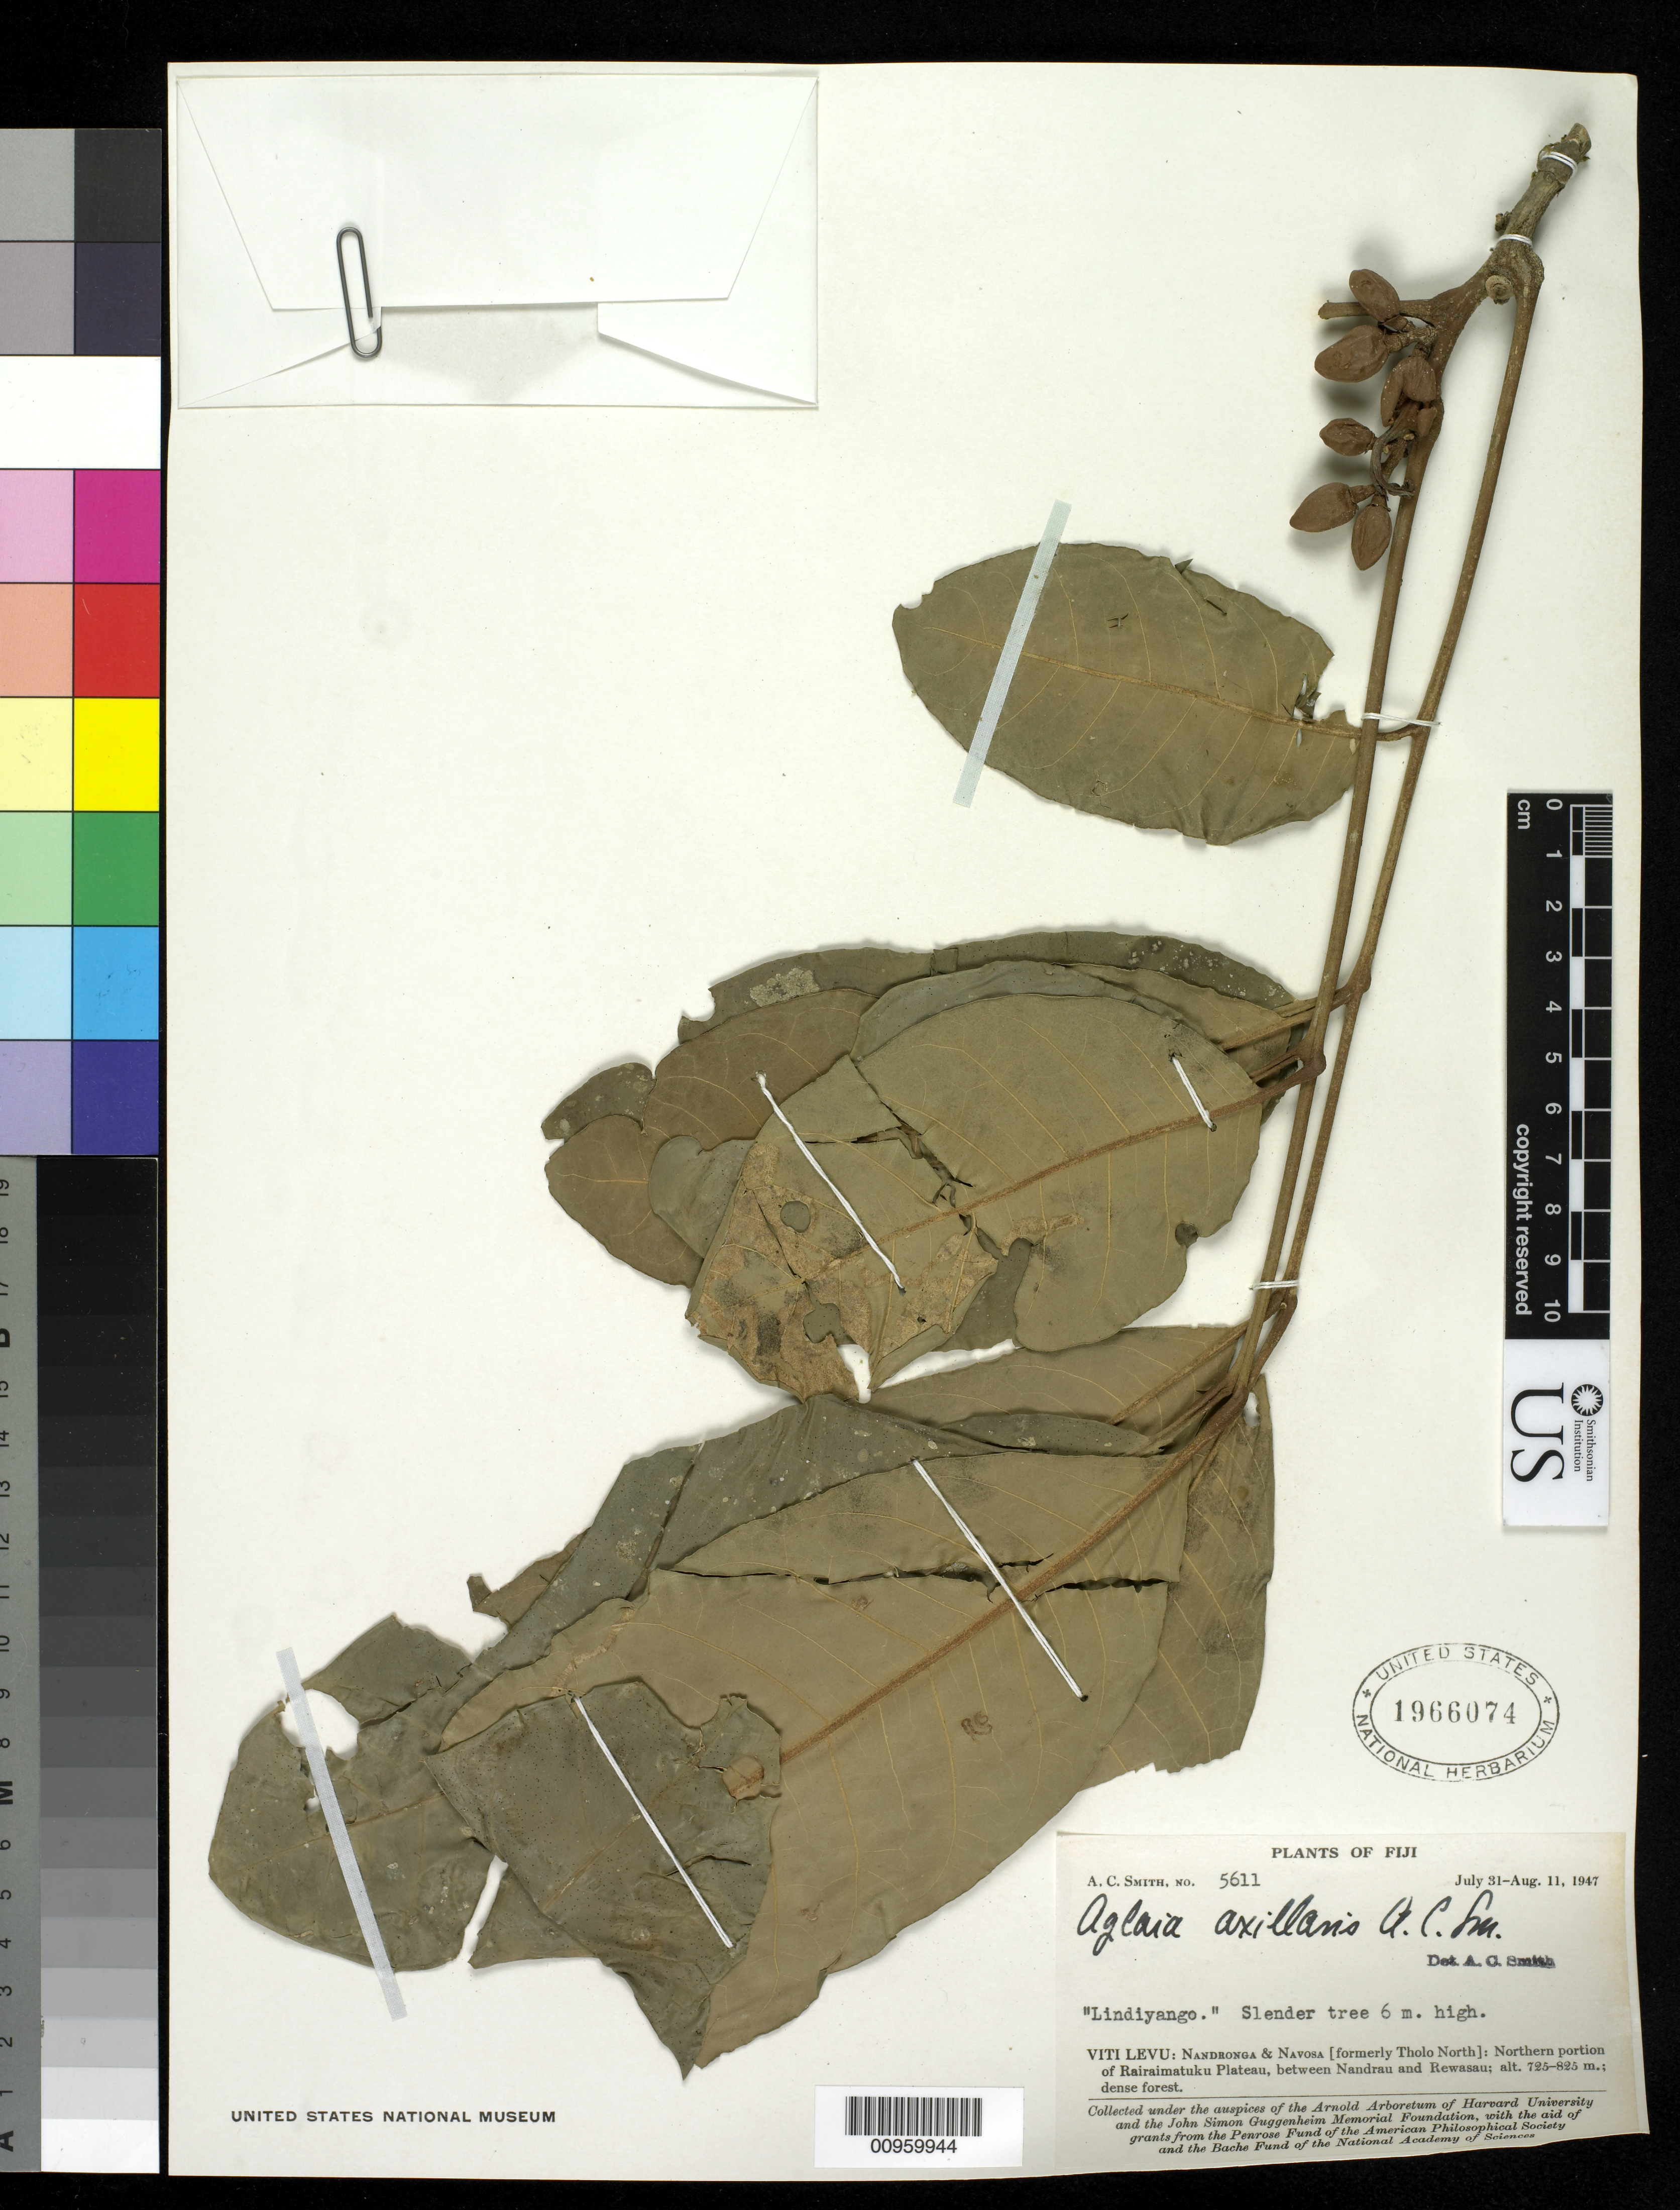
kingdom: Plantae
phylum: Tracheophyta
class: Magnoliopsida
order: Sapindales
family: Meliaceae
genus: Aglaia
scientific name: Aglaia vitiensis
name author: A.C. Sm.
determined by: Pannell, C. M.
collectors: C. A. Smith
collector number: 5611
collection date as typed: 31 Jul 1947 to 11 Aug 1947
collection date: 1947-07-31/1947-08-11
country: Fiji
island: Viwa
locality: Nandronga & Navosa (formerly Tholo North): Northern portion of Rairaimatuku Plateau, between Nandrau and Rewasau, dense forest.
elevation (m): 725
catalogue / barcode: US 1966074